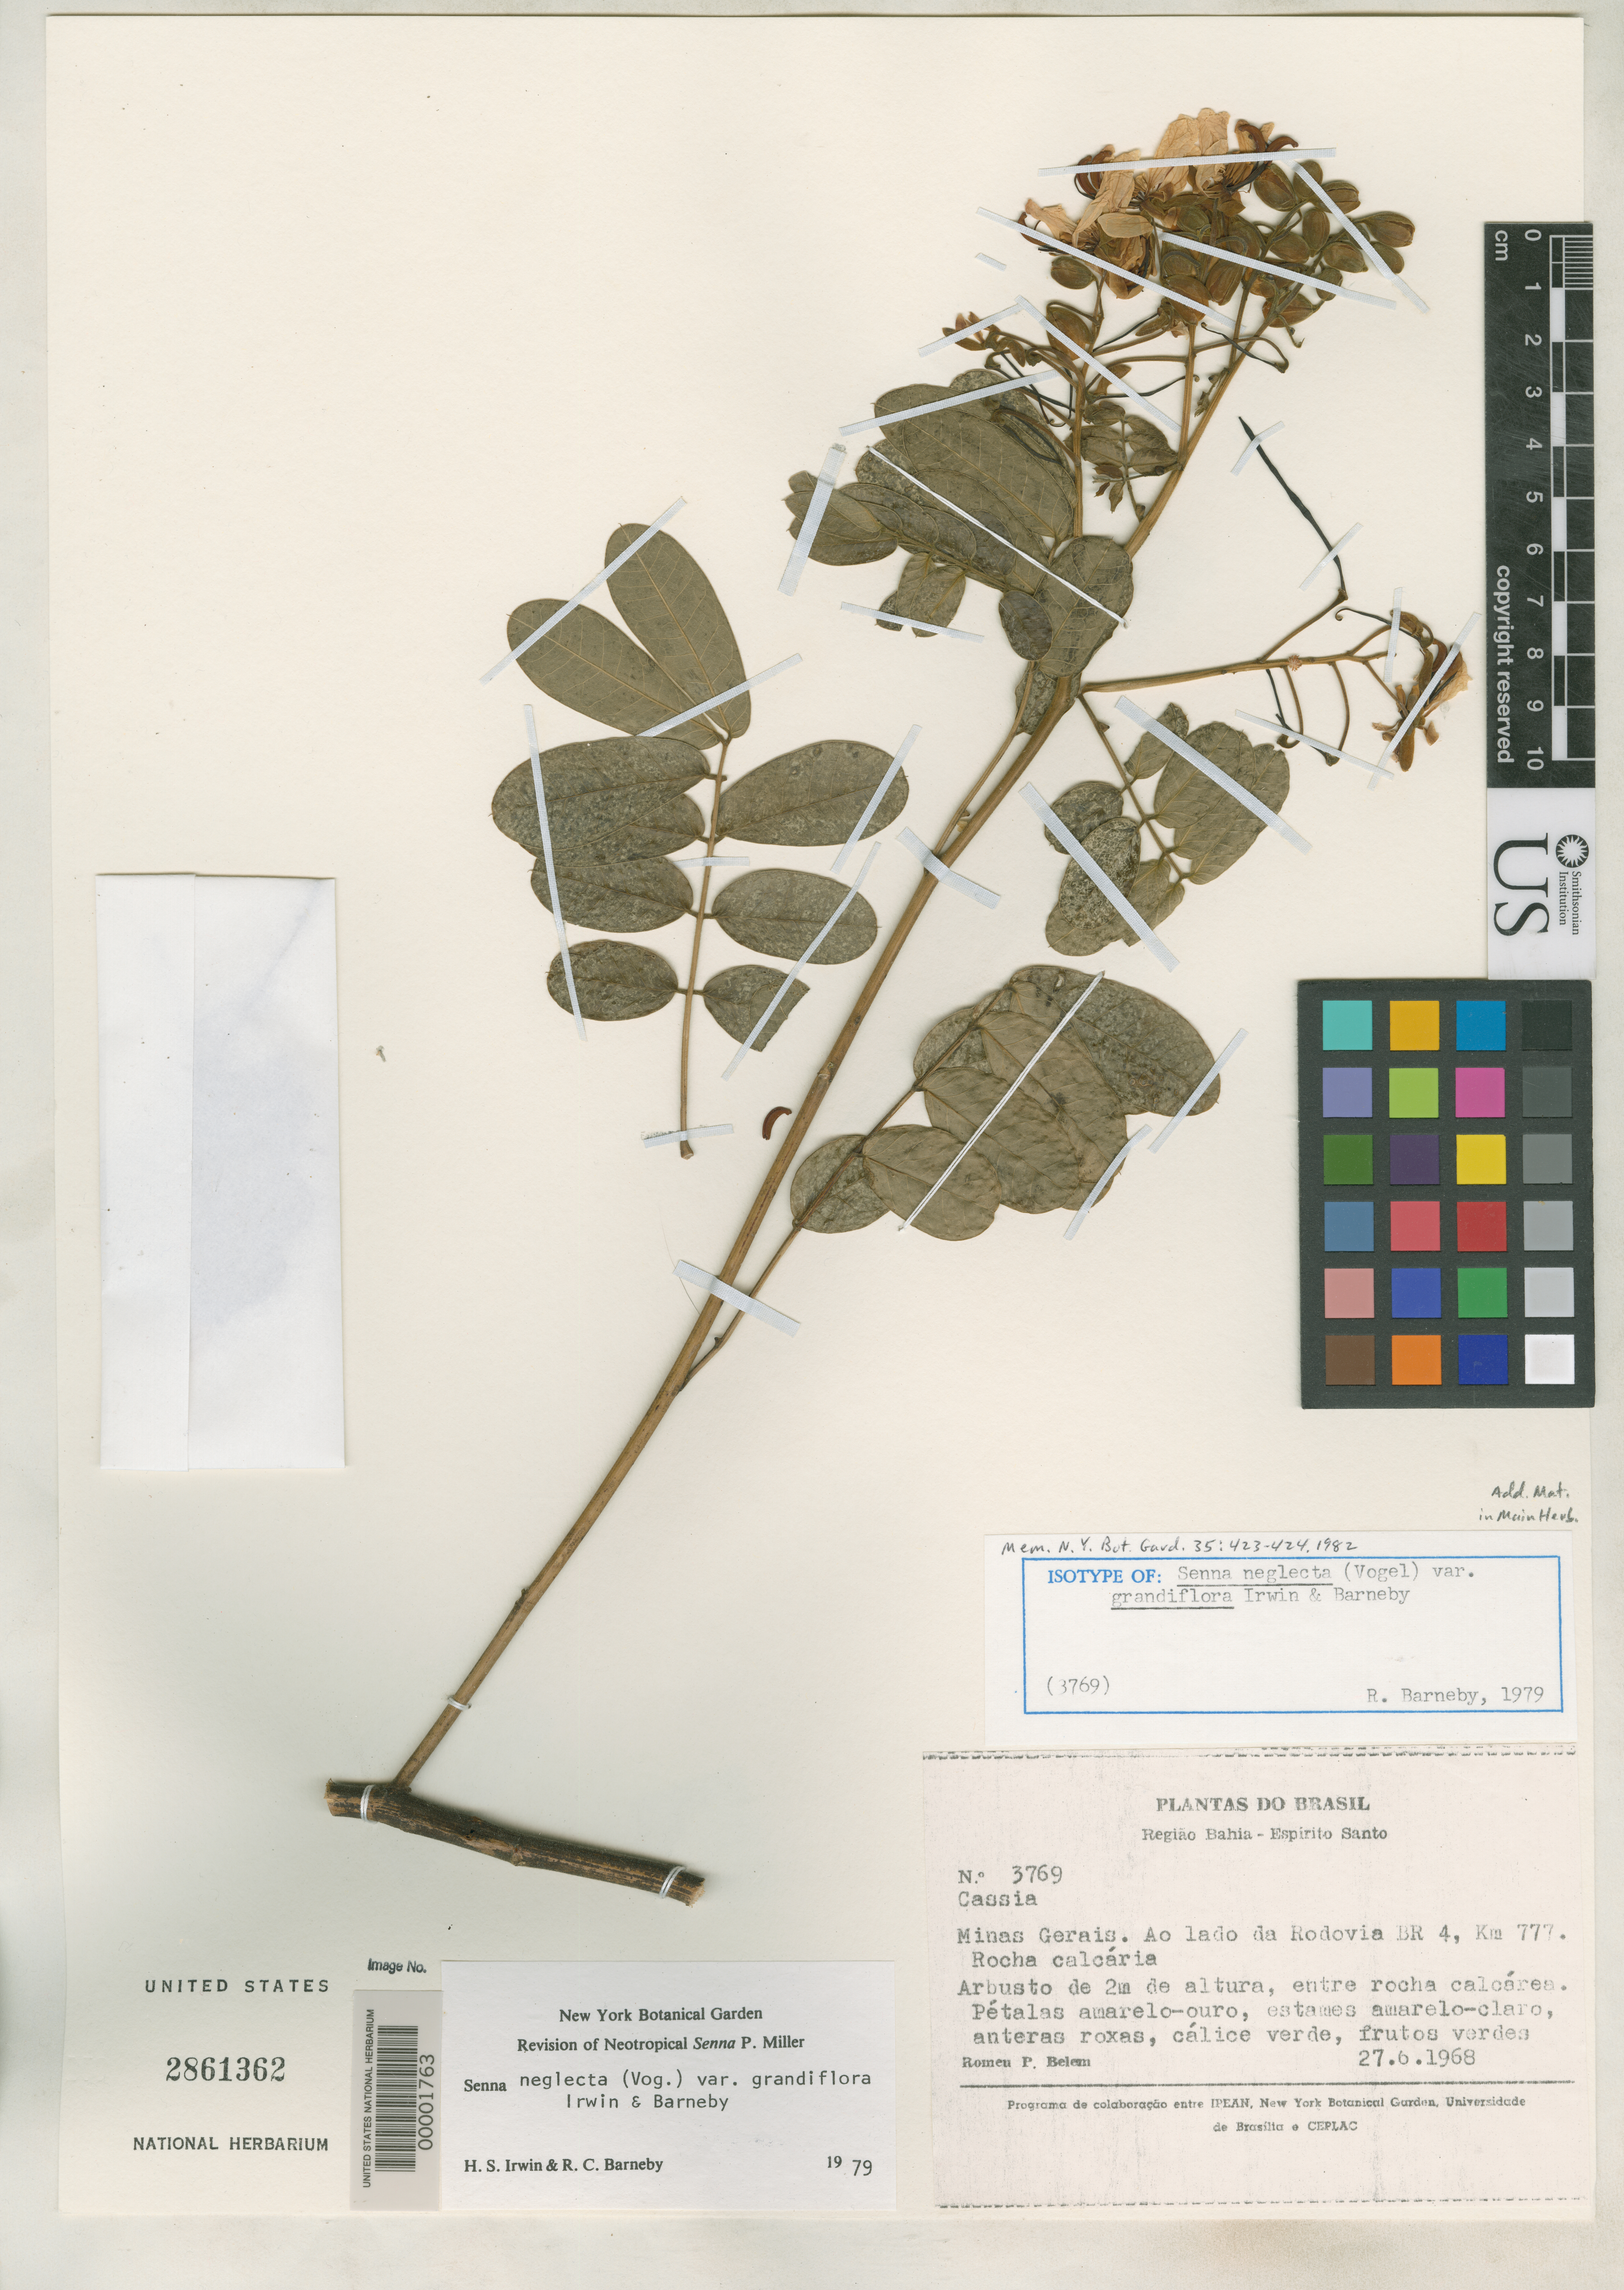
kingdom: Plantae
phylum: Tracheophyta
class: Magnoliopsida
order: Fabales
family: Fabaceae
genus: Senna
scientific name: Senna neglecta var. grandiflora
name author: H.S. Irwin & Barneby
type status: Isotype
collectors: R. P. Belém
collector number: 3769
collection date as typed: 27 Jun 1968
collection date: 1968-06-27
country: Brazil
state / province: Minas Gerais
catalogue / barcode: US 2861362